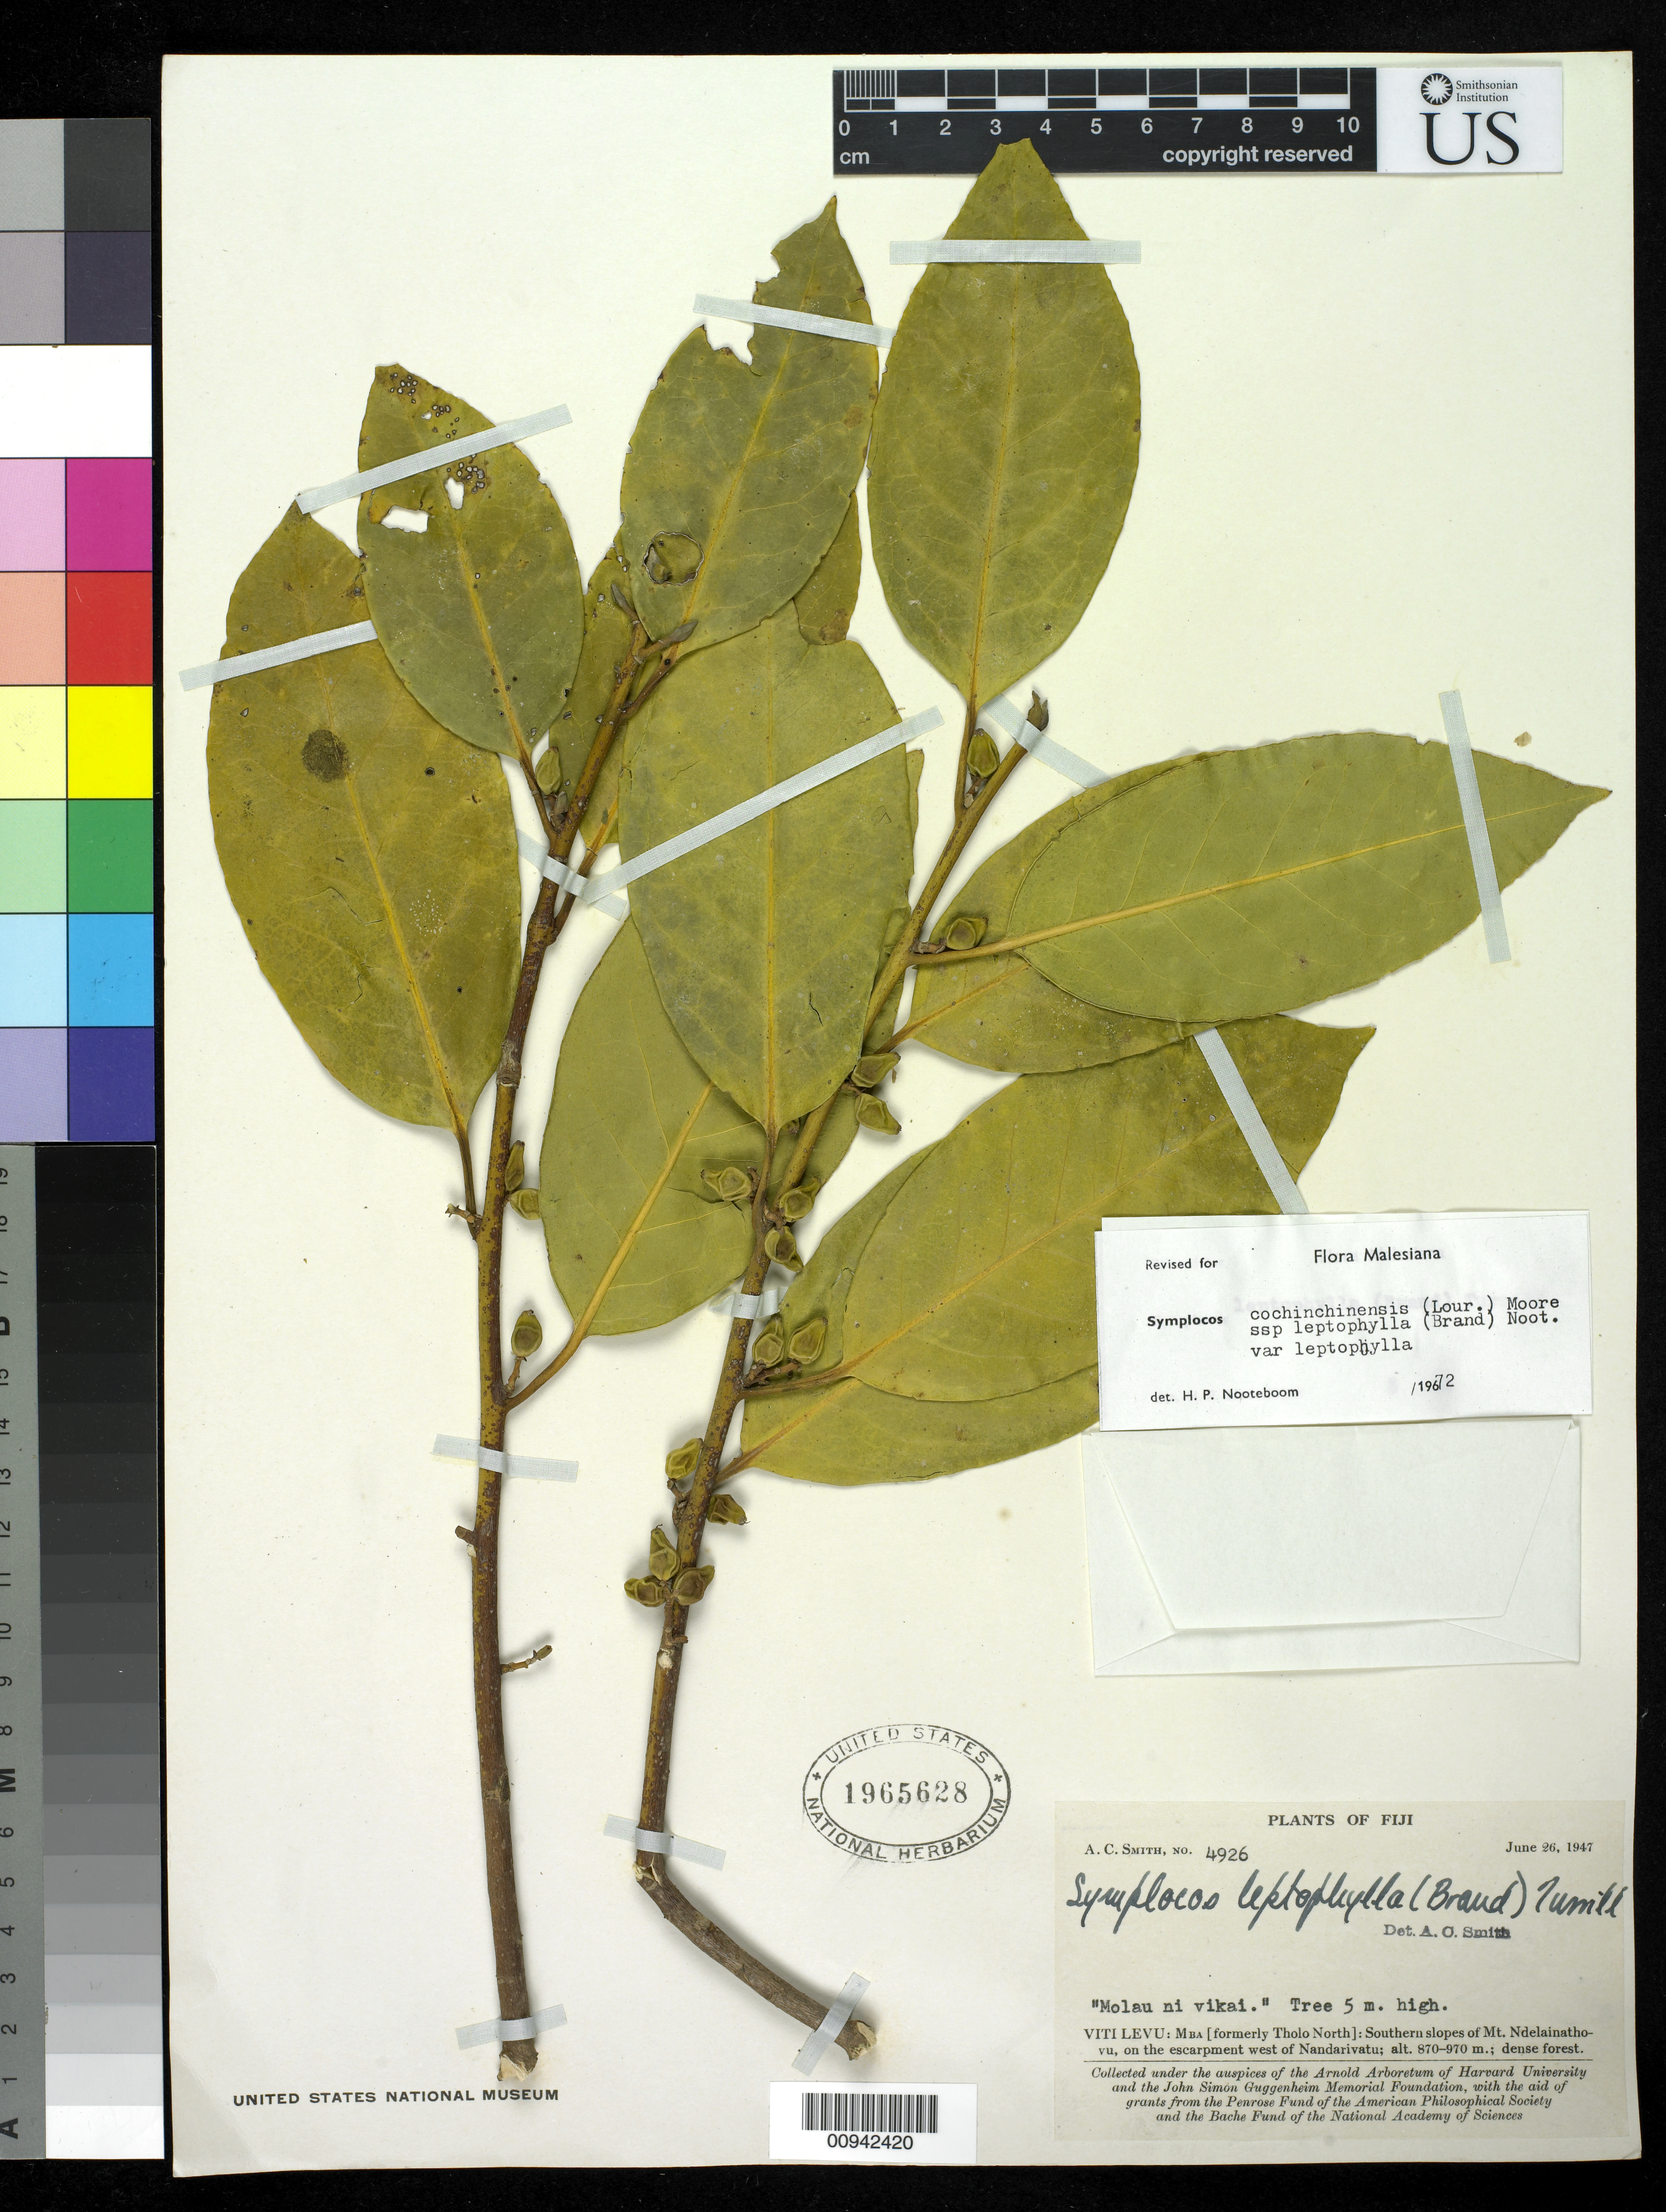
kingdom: Plantae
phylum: Tracheophyta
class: Magnoliopsida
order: Ericales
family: Symplocaceae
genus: Symplocos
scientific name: Symplocos cochinchinensis var. leptophylla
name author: (Brand) Noot.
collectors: C. A. Smith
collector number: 4926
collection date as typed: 26 Jun 1947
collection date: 1947-06-26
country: Fiji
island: Viti Levu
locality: Mba (formerly Tholo North); Southern slopes of Mt. Ndelainathovu, on the escarpment west of Nandarivatu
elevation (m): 870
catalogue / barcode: US 1965628